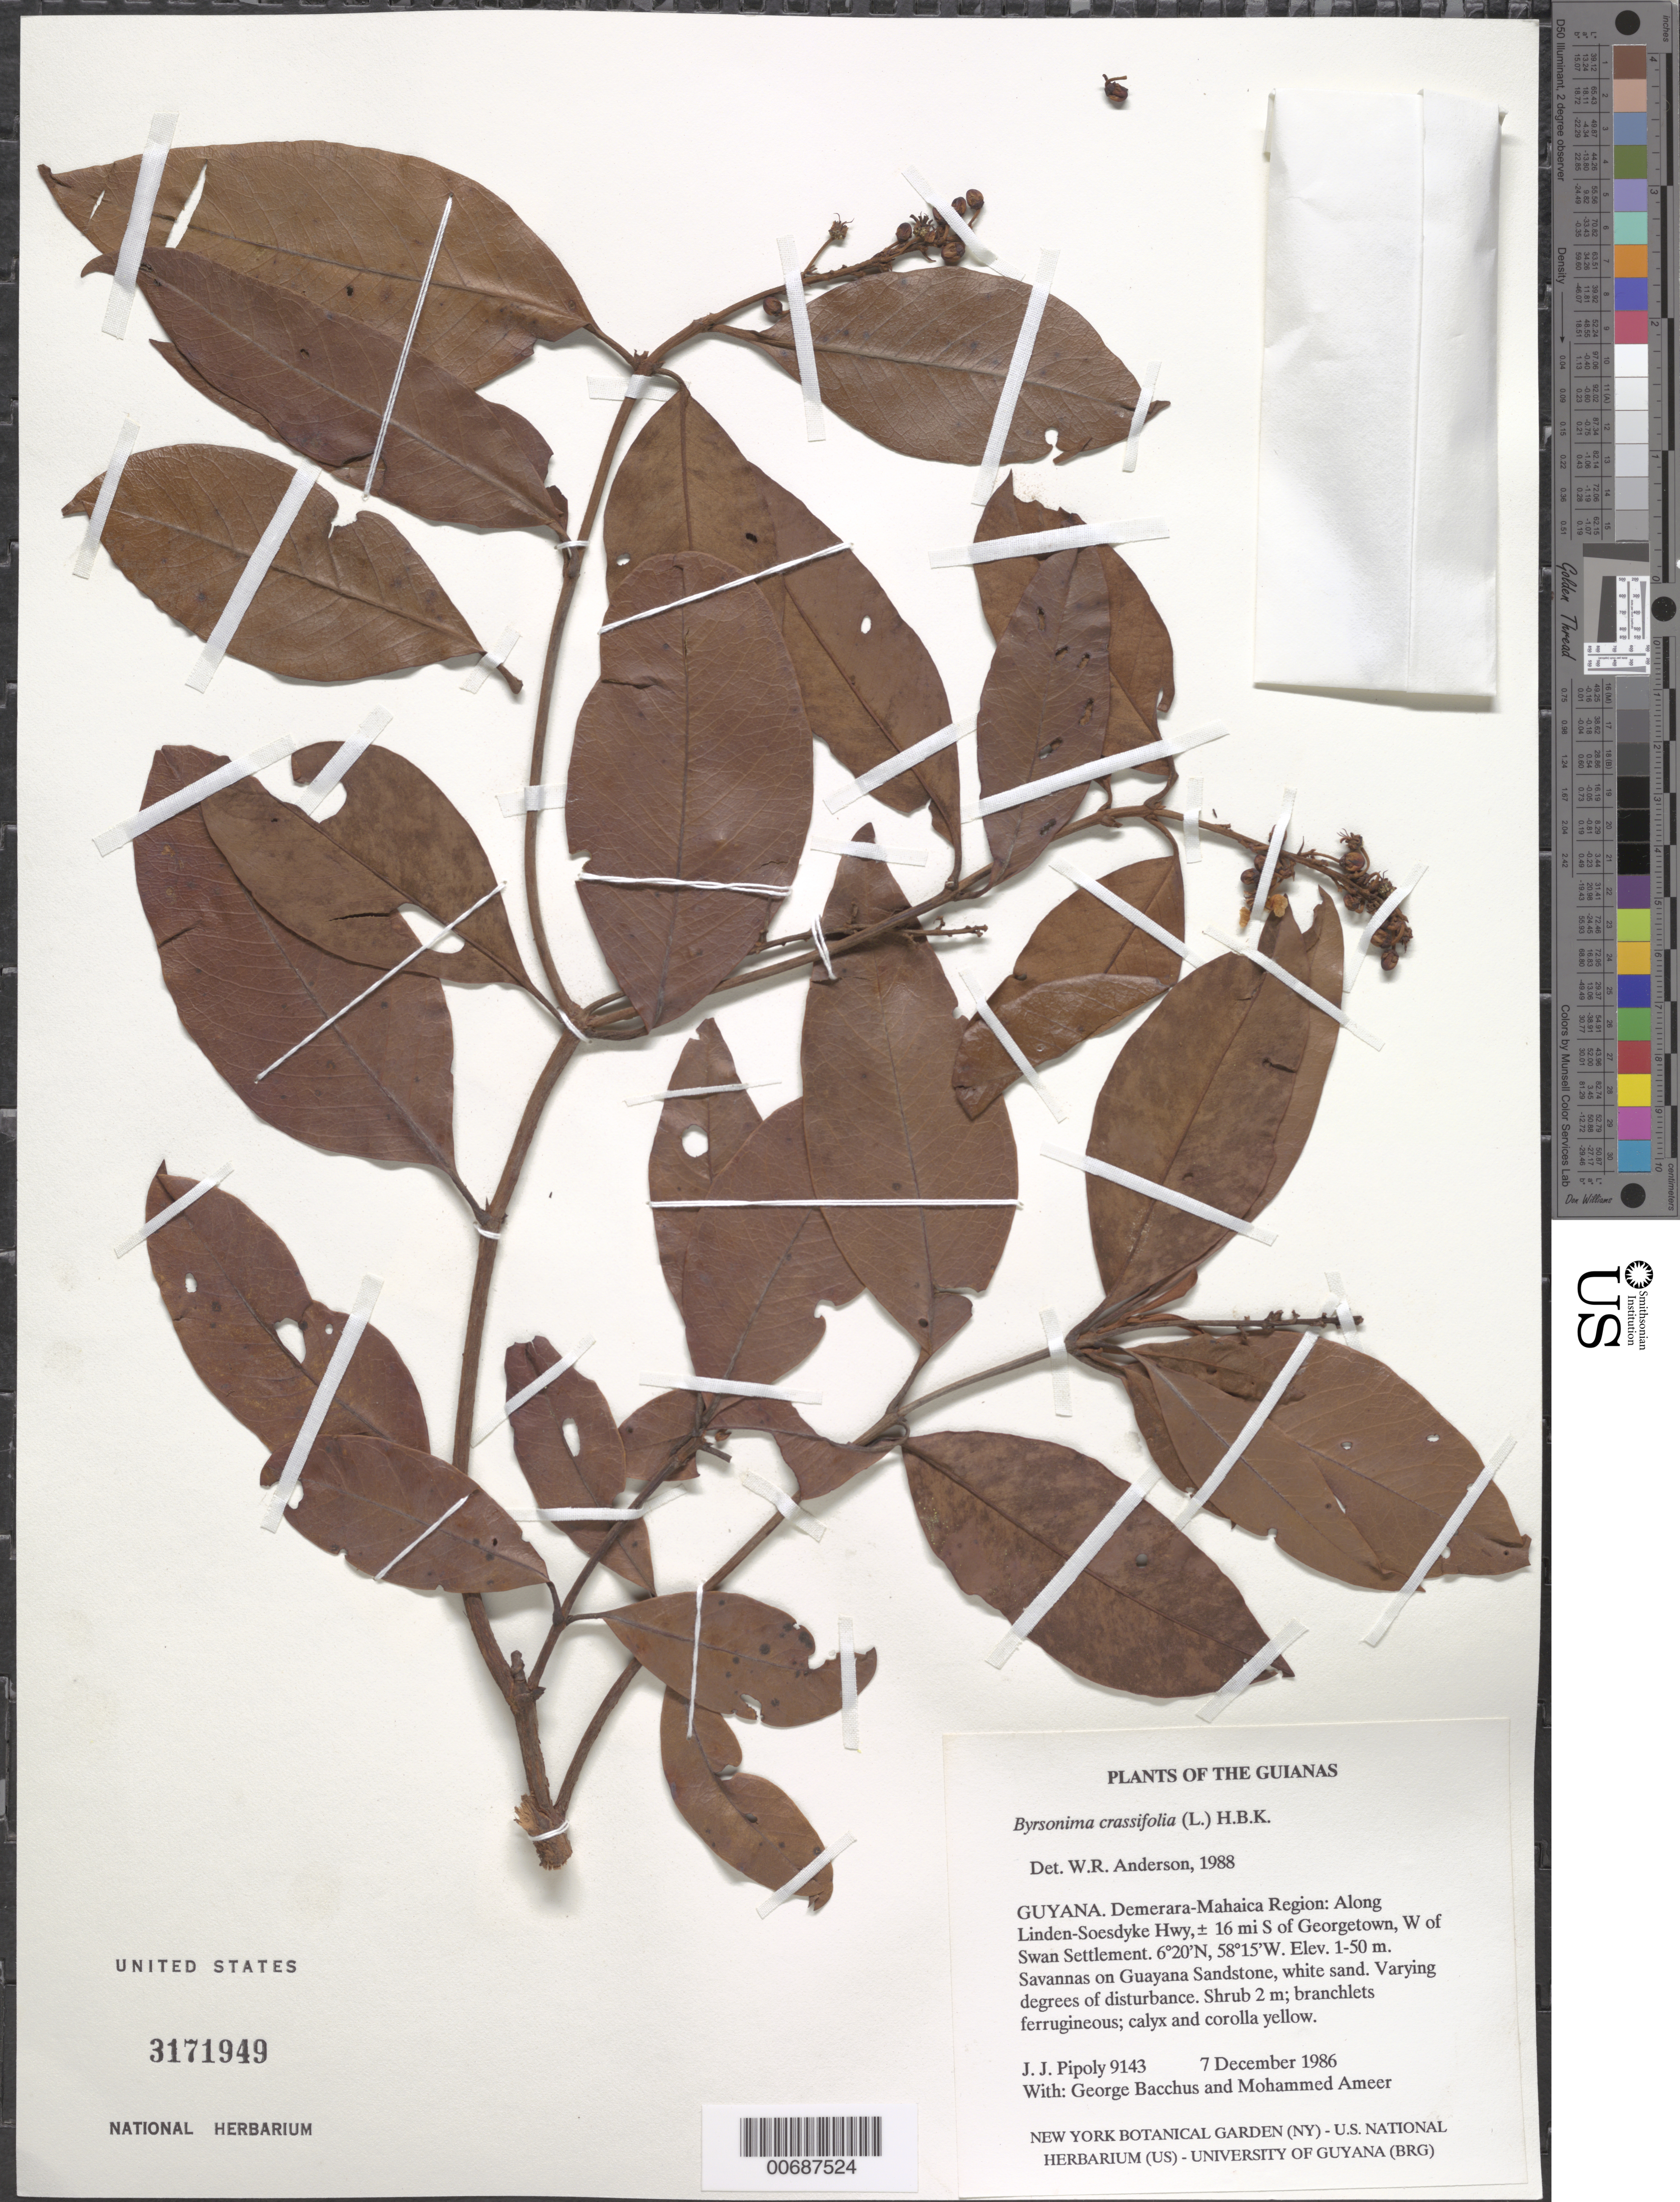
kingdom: Plantae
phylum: Tracheophyta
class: Magnoliopsida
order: Malpighiales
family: Malpighiaceae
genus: Byrsonima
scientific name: Byrsonima crassifolia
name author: (L.) Kunth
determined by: Anderson, W. R., (MICH), University of Michigan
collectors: J. J. Pipoly, G. Bacchus & M. Ameer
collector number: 9143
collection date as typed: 7 December 1986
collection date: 1986-12-07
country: Guyana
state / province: Demerara-Mahaica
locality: Along Linden-Soesdyke Hwy,± 16 mi S of Georgetown, W of Swan Settlement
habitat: Savannas on Guayana Sandstone, white sand. Varying degrees of disturbance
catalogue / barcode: US 3171949